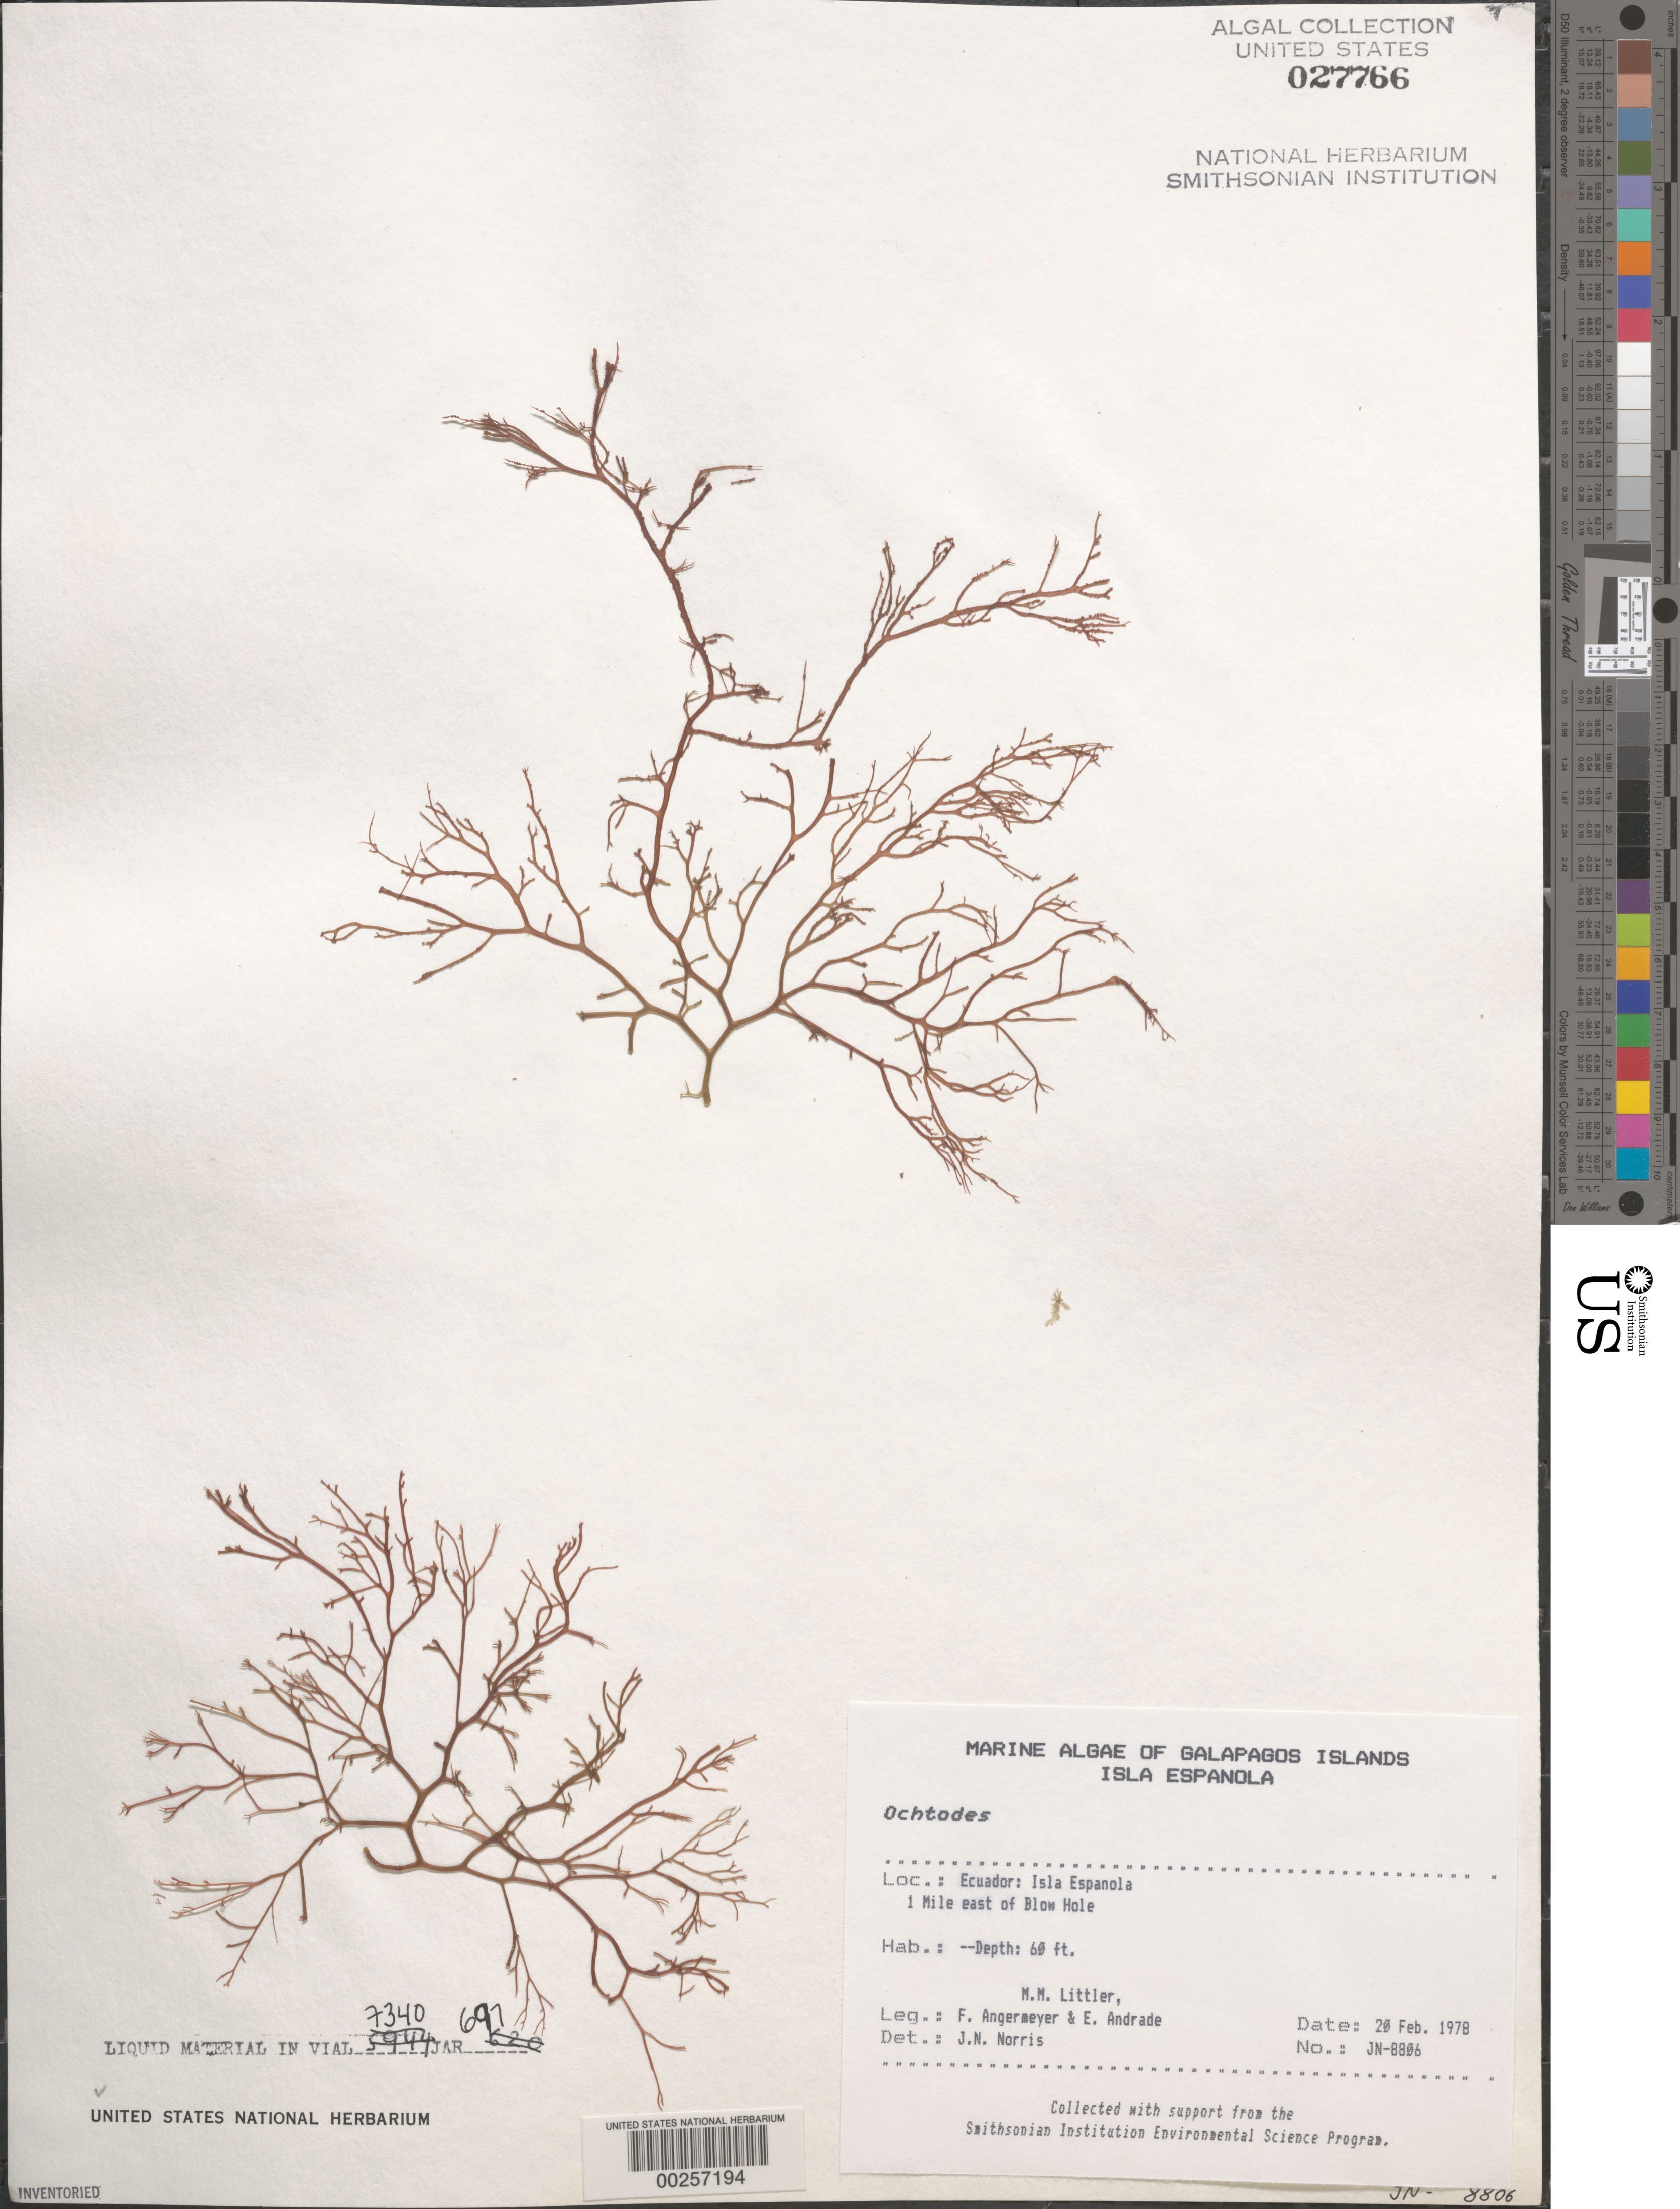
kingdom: Plantae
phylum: Rhodophyta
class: Florideophyceae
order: Gigartinales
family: Rhizophyllidaceae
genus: Ochtodes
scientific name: Ochtodes sp.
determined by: Norris, James N.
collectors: M. M. Littler, F. Angermeyer & E. Andrade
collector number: Jn-8806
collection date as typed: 20 Feb 1978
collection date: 1978-02-20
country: Ecuador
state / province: Colón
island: Española [Hood]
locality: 1 mile E of Blow Hole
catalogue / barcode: US 27766